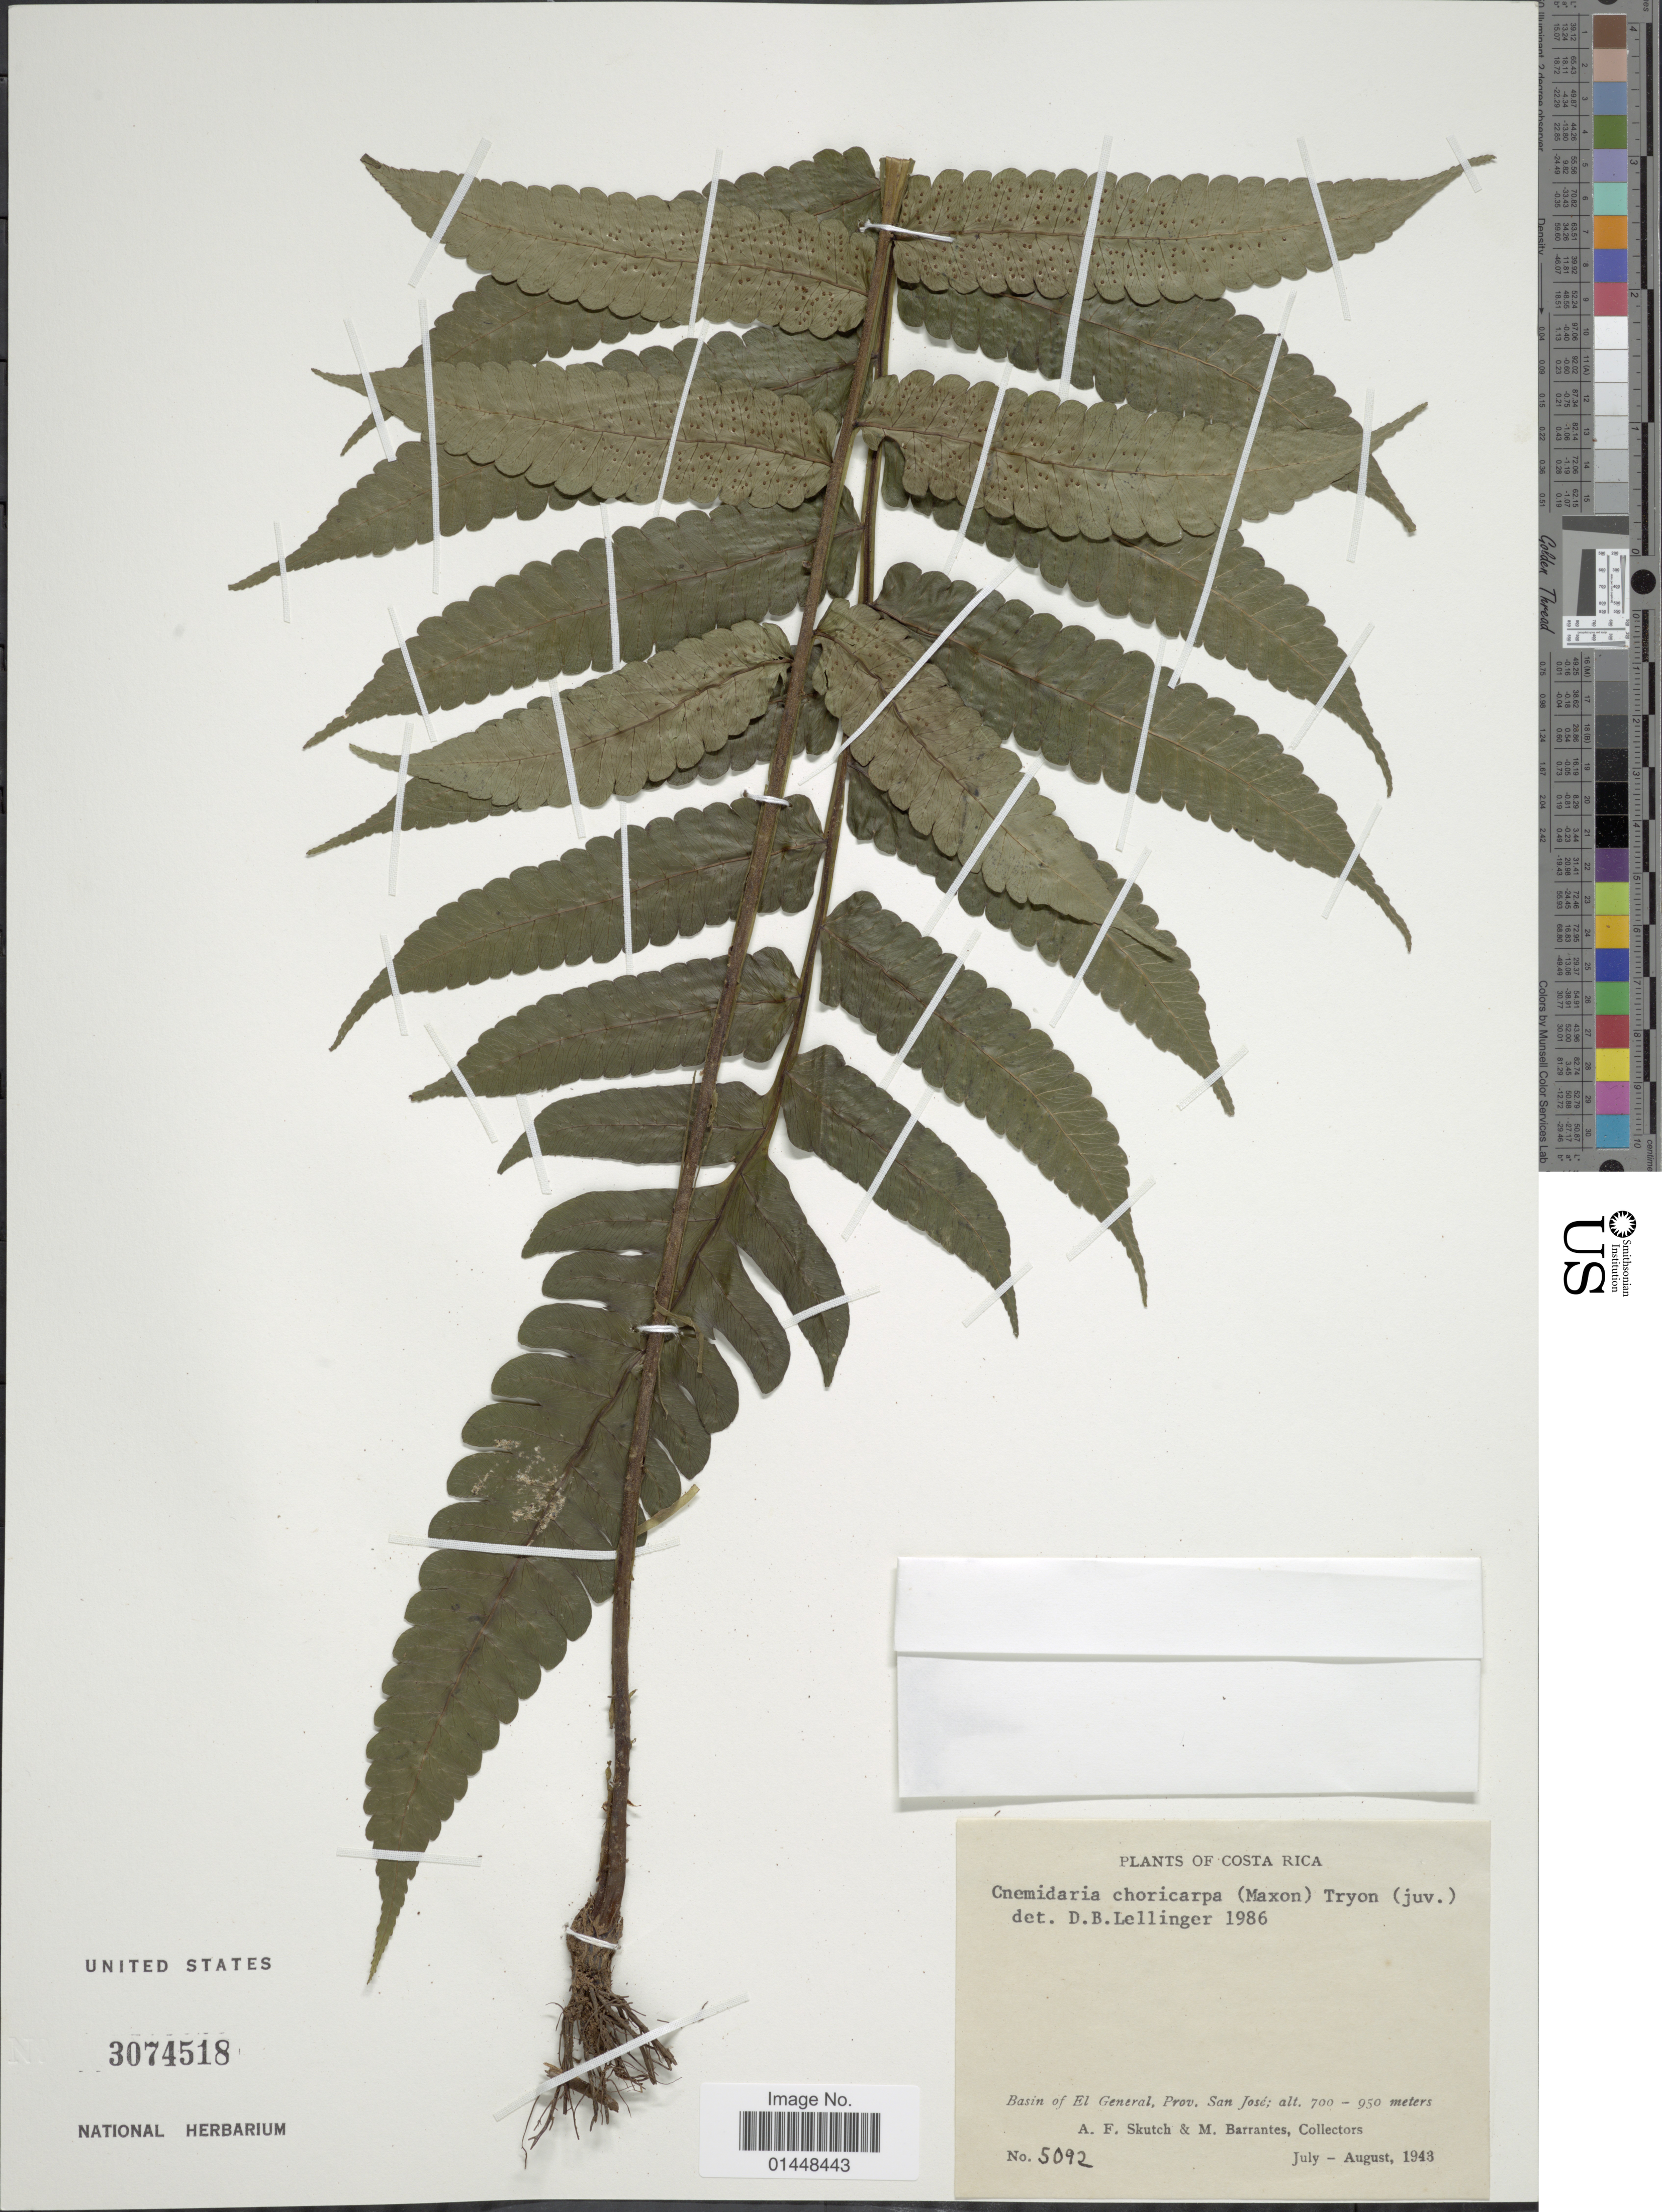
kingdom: Plantae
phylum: Tracheophyta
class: Polypodiopsida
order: Cyatheales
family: Cyatheaceae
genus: Cyathea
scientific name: Cyathea choricarpa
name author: (Maxon) Domin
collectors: A. F. Skutch & M. Barrantes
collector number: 5092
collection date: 1943-07/1943-08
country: Costa Rica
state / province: San José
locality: Basin of El General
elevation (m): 700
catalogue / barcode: US 3074518